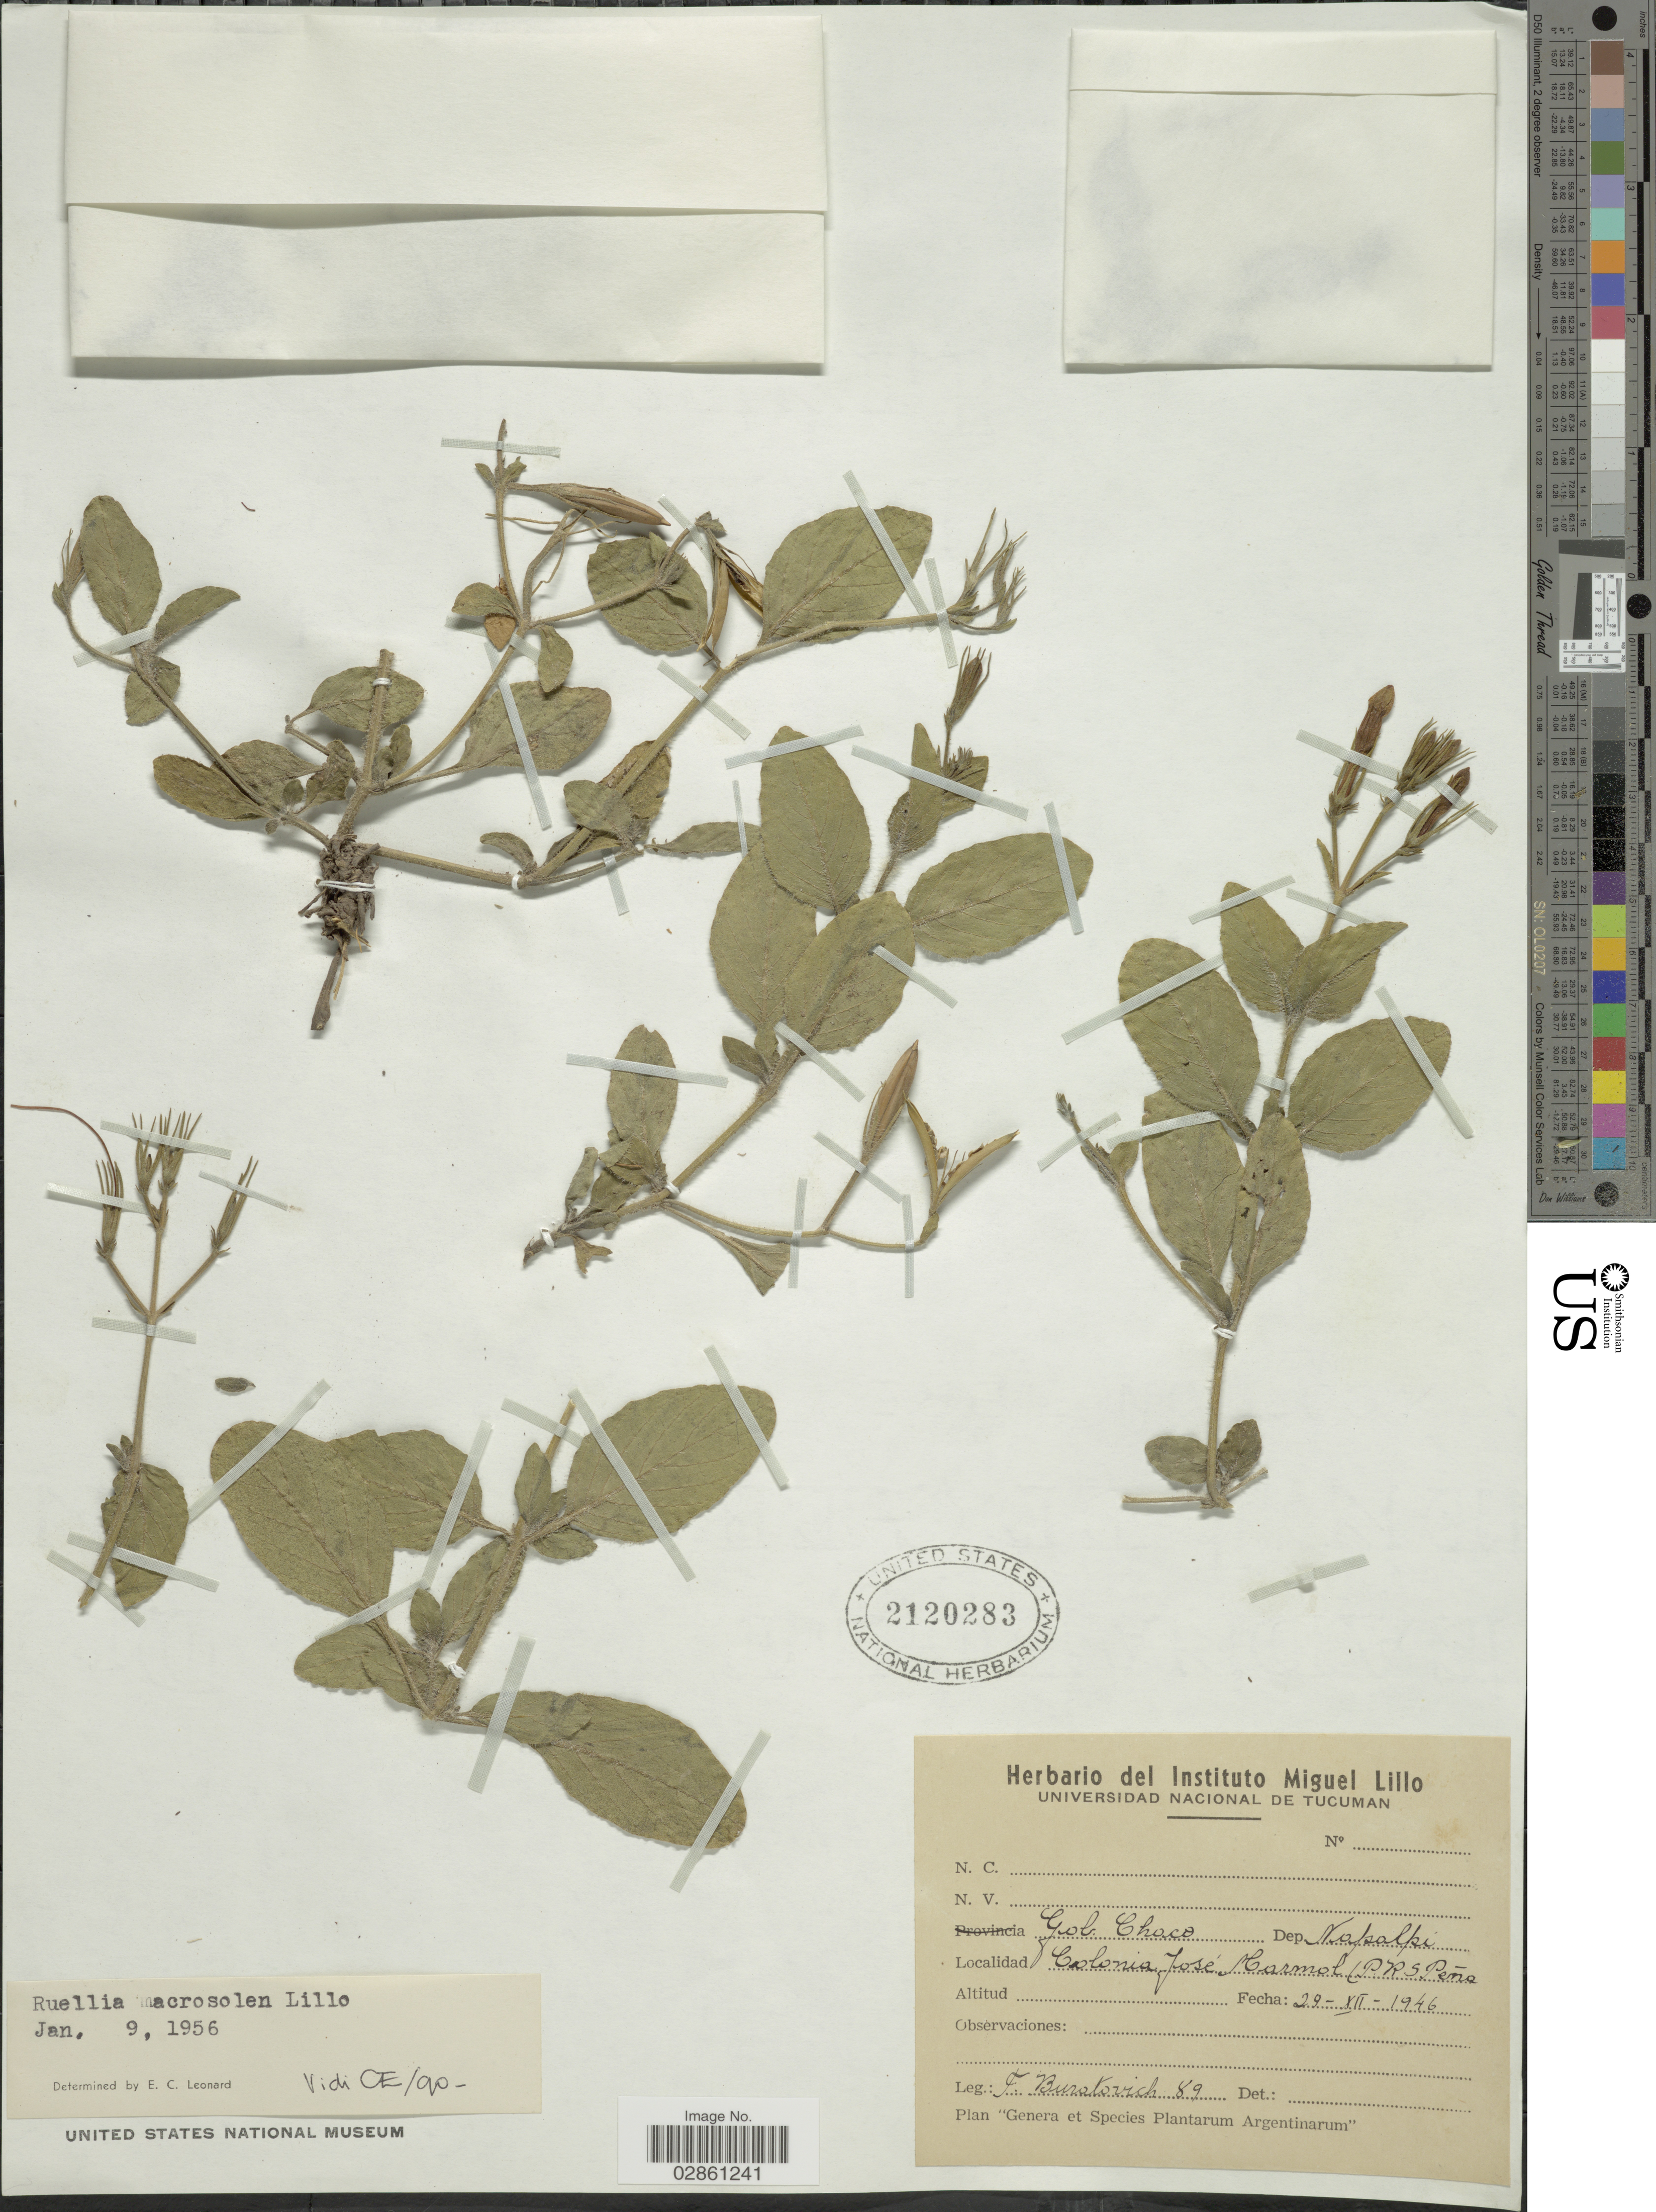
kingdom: Plantae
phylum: Tracheophyta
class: Magnoliopsida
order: Lamiales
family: Acanthaceae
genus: Ruellia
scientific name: Ruellia macrosolen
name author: Lillo ex C. Ezcurra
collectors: F. Buratovich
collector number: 89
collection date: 1946-12-29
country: Argentina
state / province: Chaco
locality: Gob. Chaco, Dep. Napalpi, Colonia José Marmol (PRS Peña.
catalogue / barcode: US 2120283